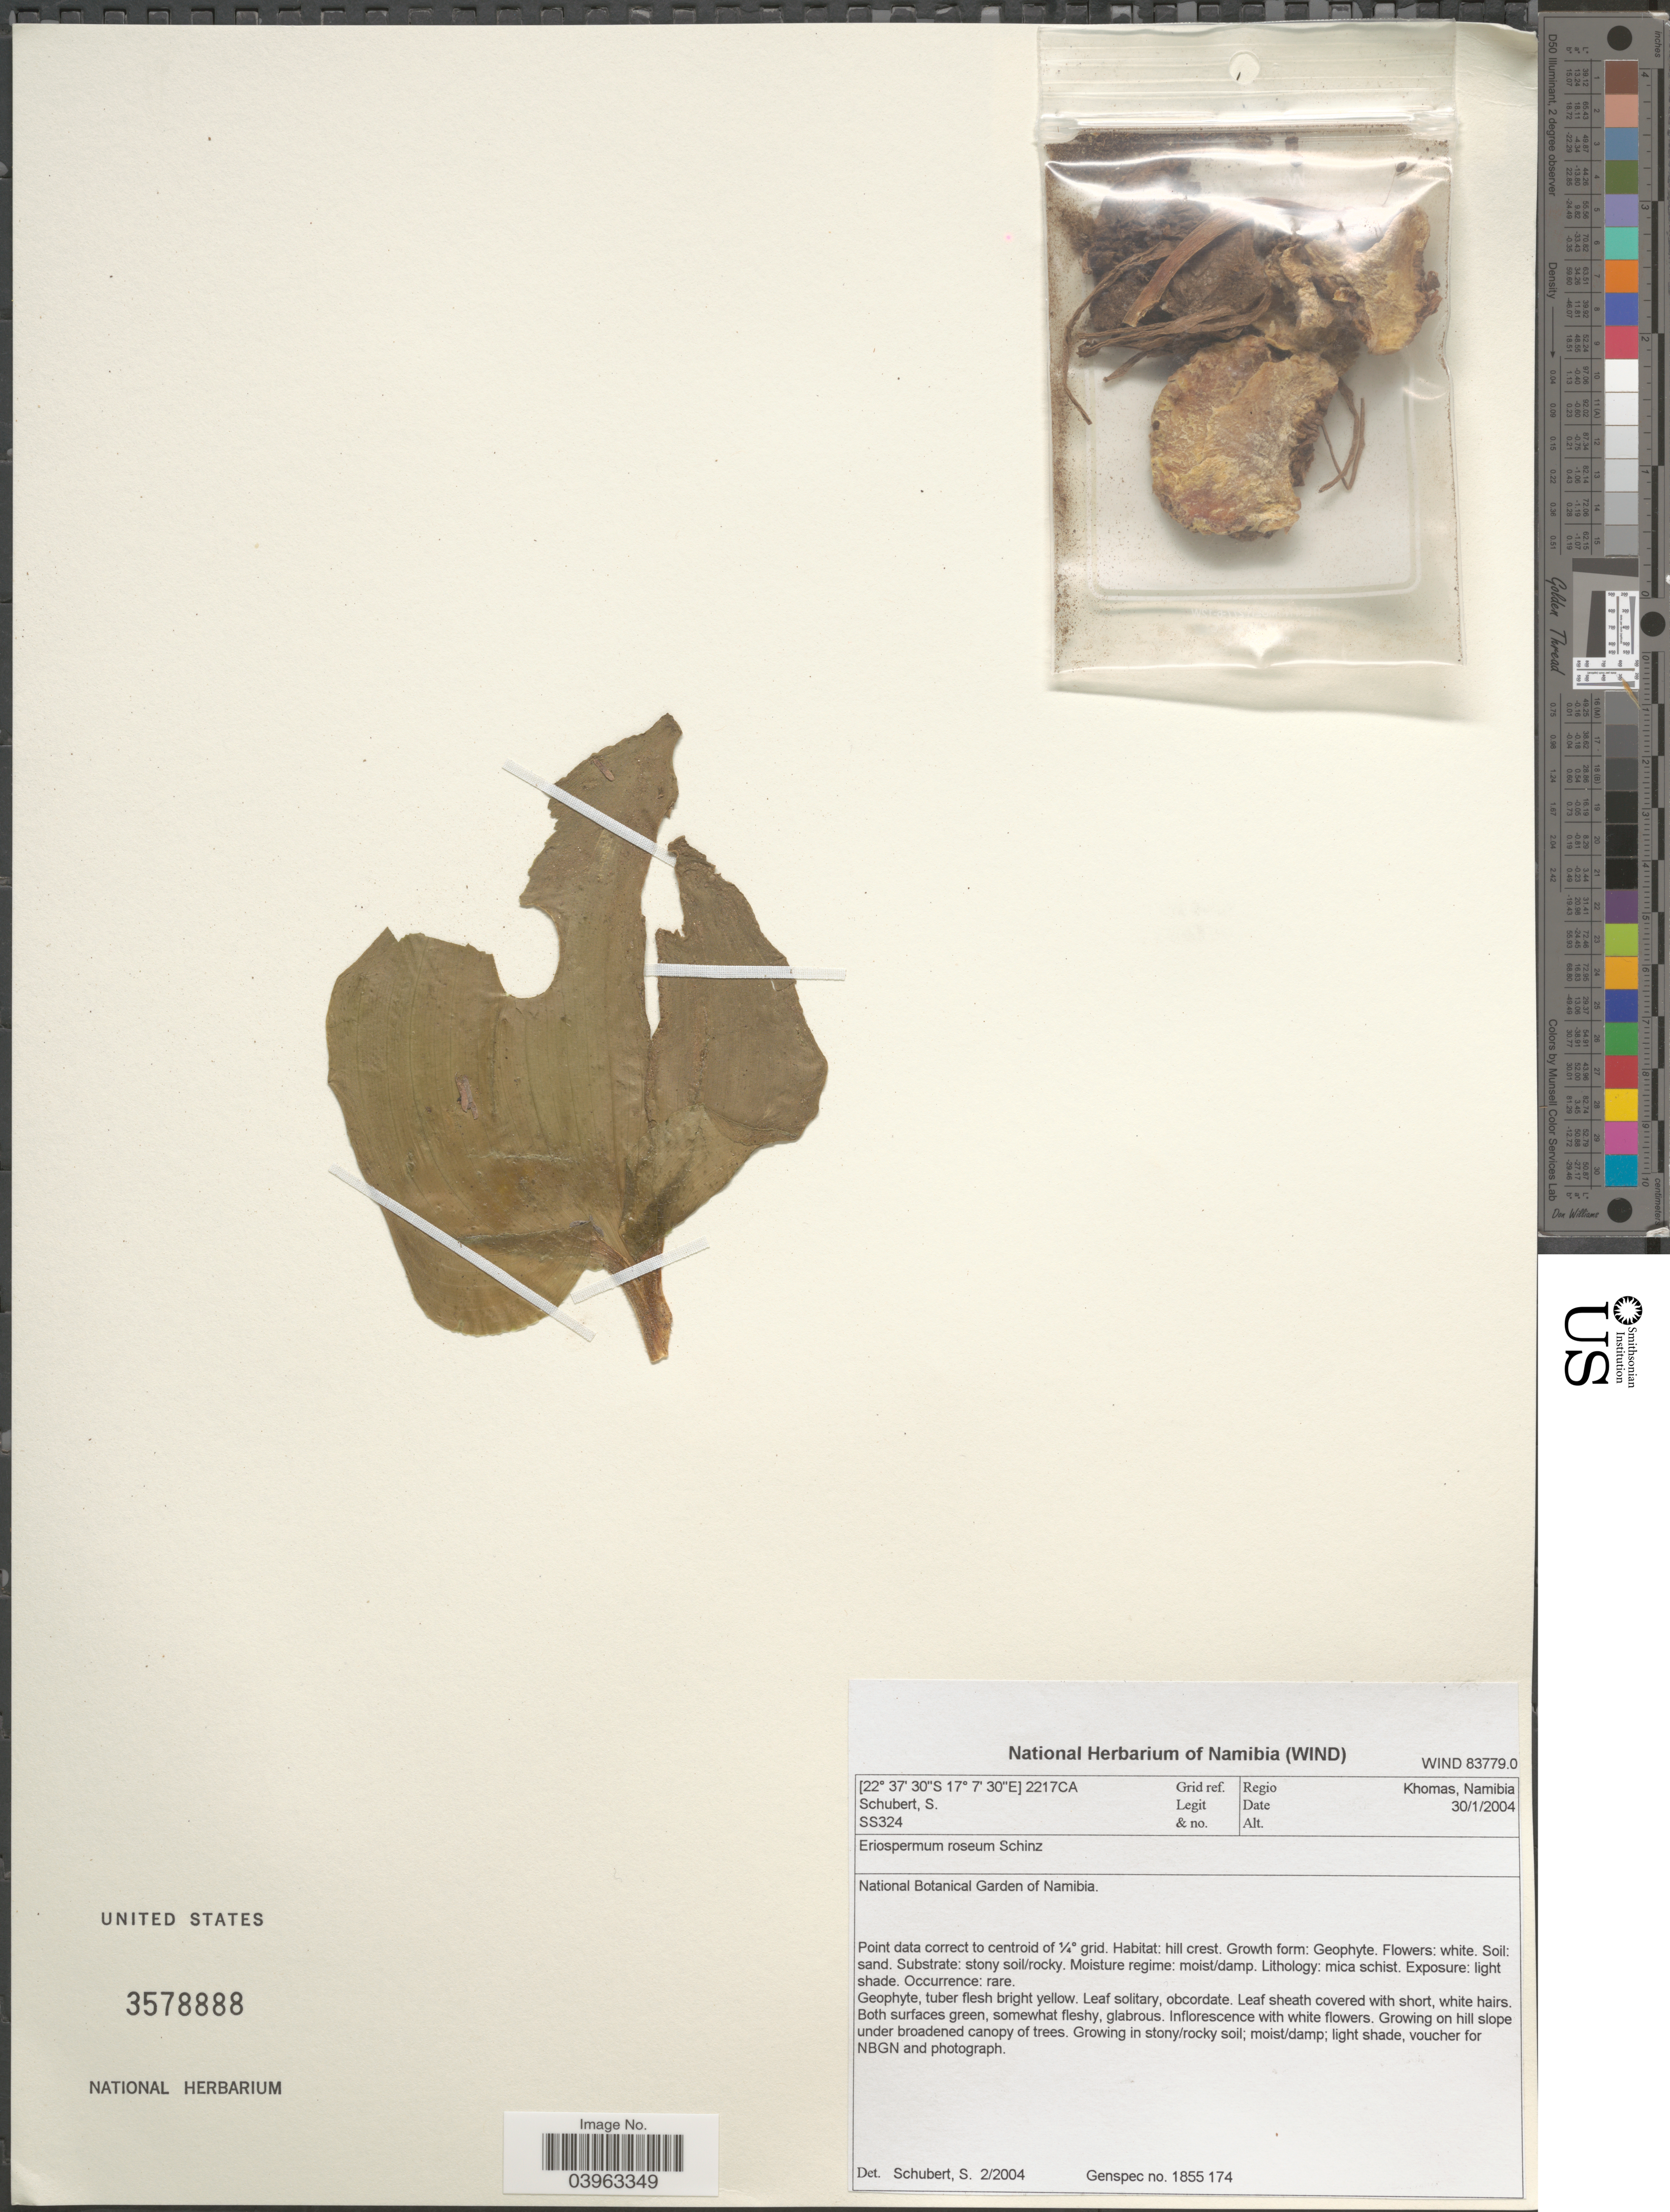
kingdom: Plantae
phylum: Tracheophyta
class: Liliopsida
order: Asparagales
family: Asparagaceae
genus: Eriospermum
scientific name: Eriospermum roseum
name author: Schinz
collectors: S. Schubert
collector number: SS324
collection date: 2004-01-30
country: Namibia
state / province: Khomas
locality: Grid ref. 2217CA. Regio Khomas. National Botanical Garden of Namibia.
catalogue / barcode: US 3578888